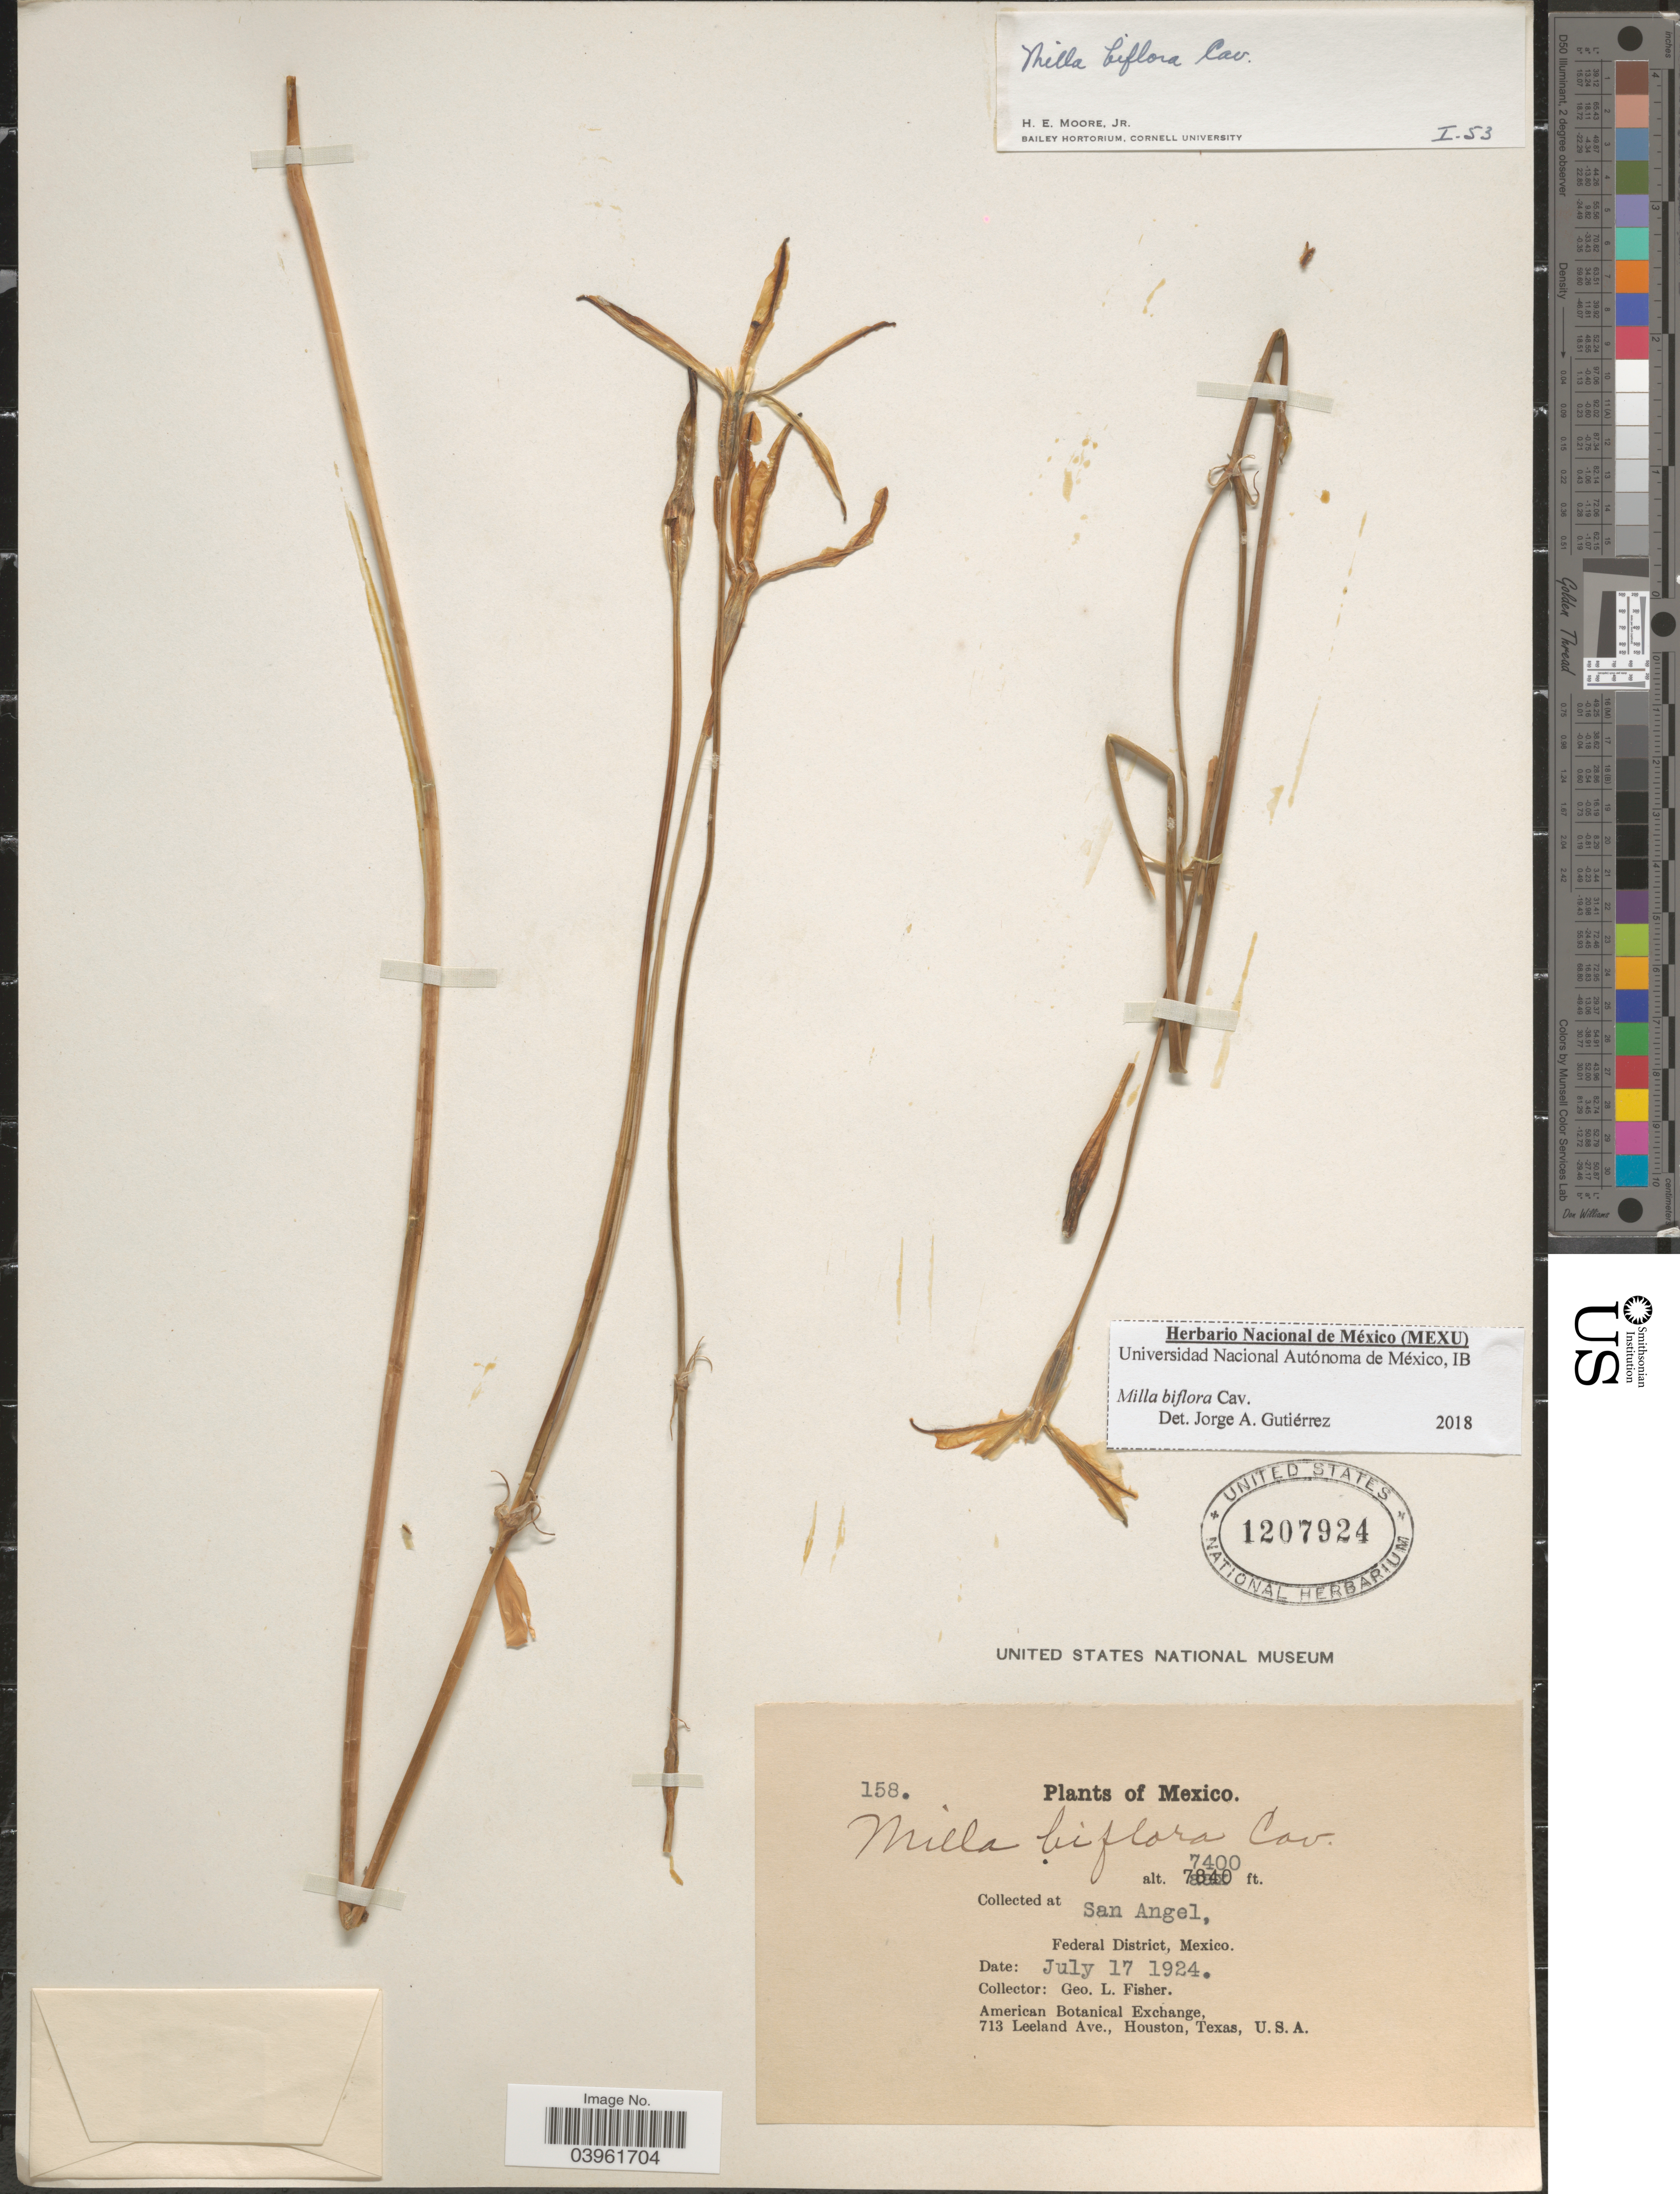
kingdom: Plantae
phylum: Tracheophyta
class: Liliopsida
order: Asparagales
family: Asparagaceae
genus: Milla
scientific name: Milla biflora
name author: Cav.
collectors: G. L. Fisher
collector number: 158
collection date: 1924-07-17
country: Mexico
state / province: Distrito Federal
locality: San Angel, Federal District.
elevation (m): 2256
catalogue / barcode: US 1207924